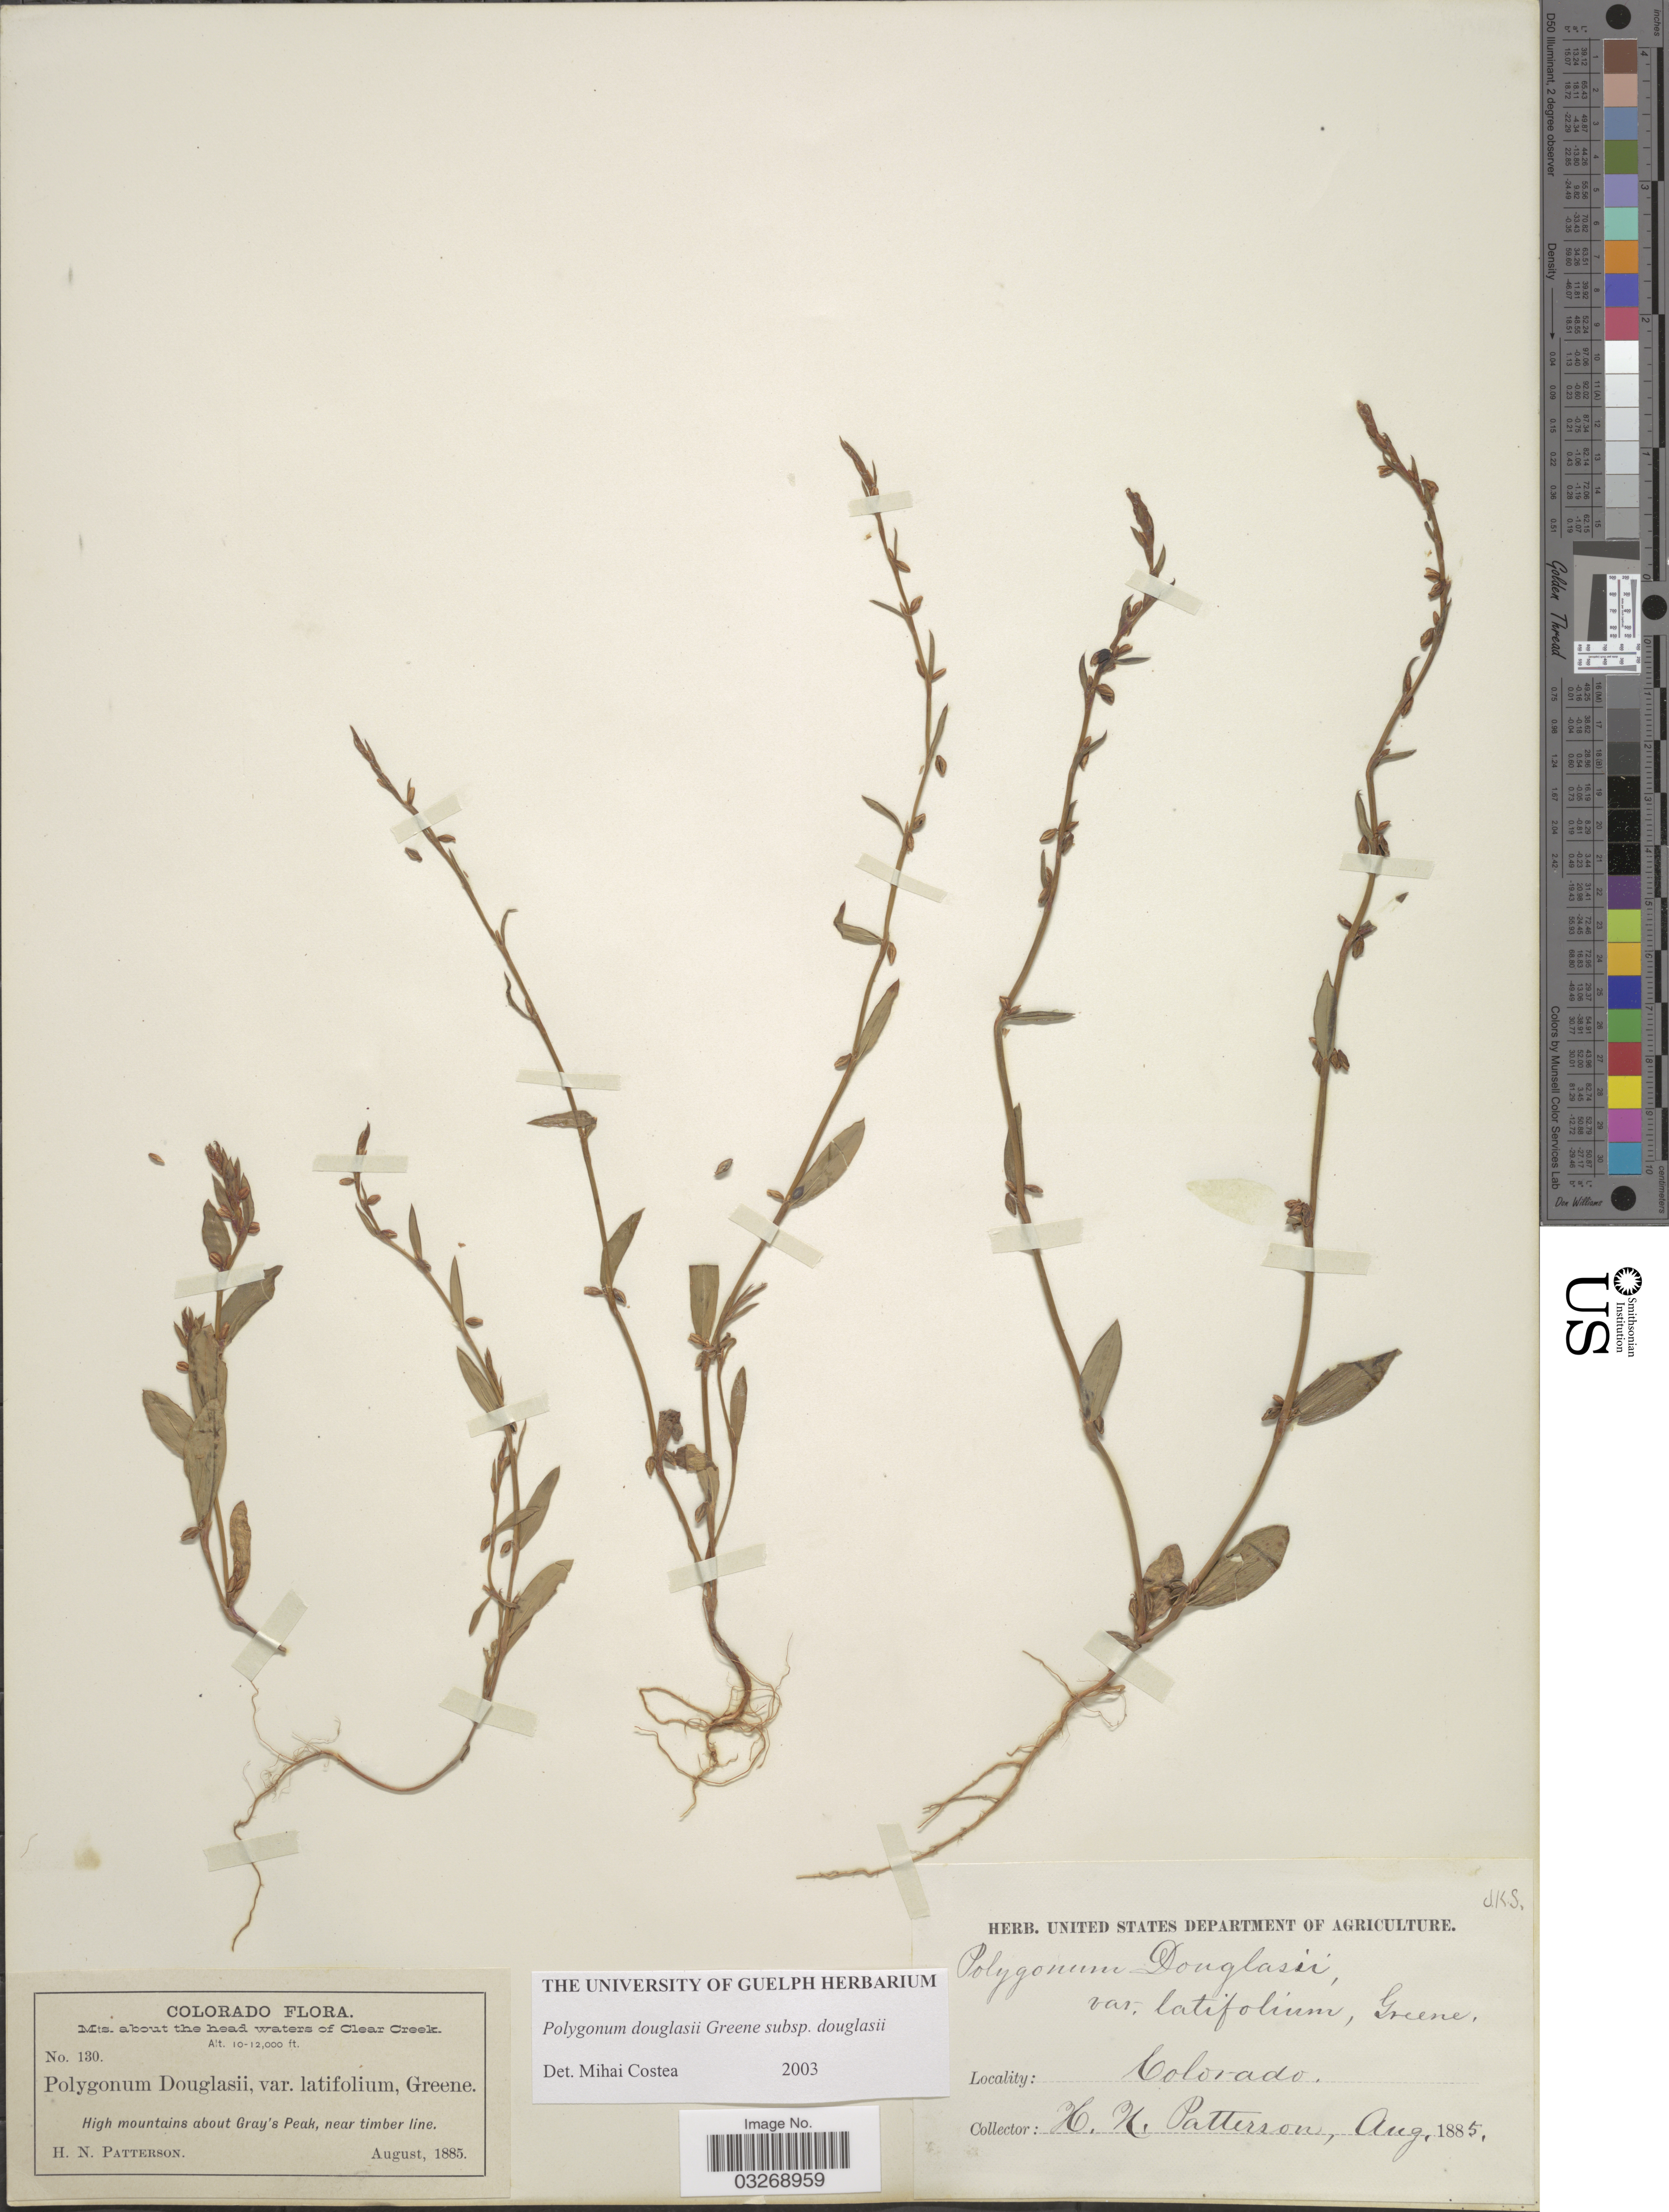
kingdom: Plantae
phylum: Tracheophyta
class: Magnoliopsida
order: Caryophyllales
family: Polygonaceae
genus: Polygonum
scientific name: Polygonum douglasii subsp. douglasii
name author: Greene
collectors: H. N. Patterson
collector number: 130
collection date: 1885-08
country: United States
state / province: Colorado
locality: Mts. about the head waters of Clear Creek. High mountains about Gray's Peak, near timber line.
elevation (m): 3048